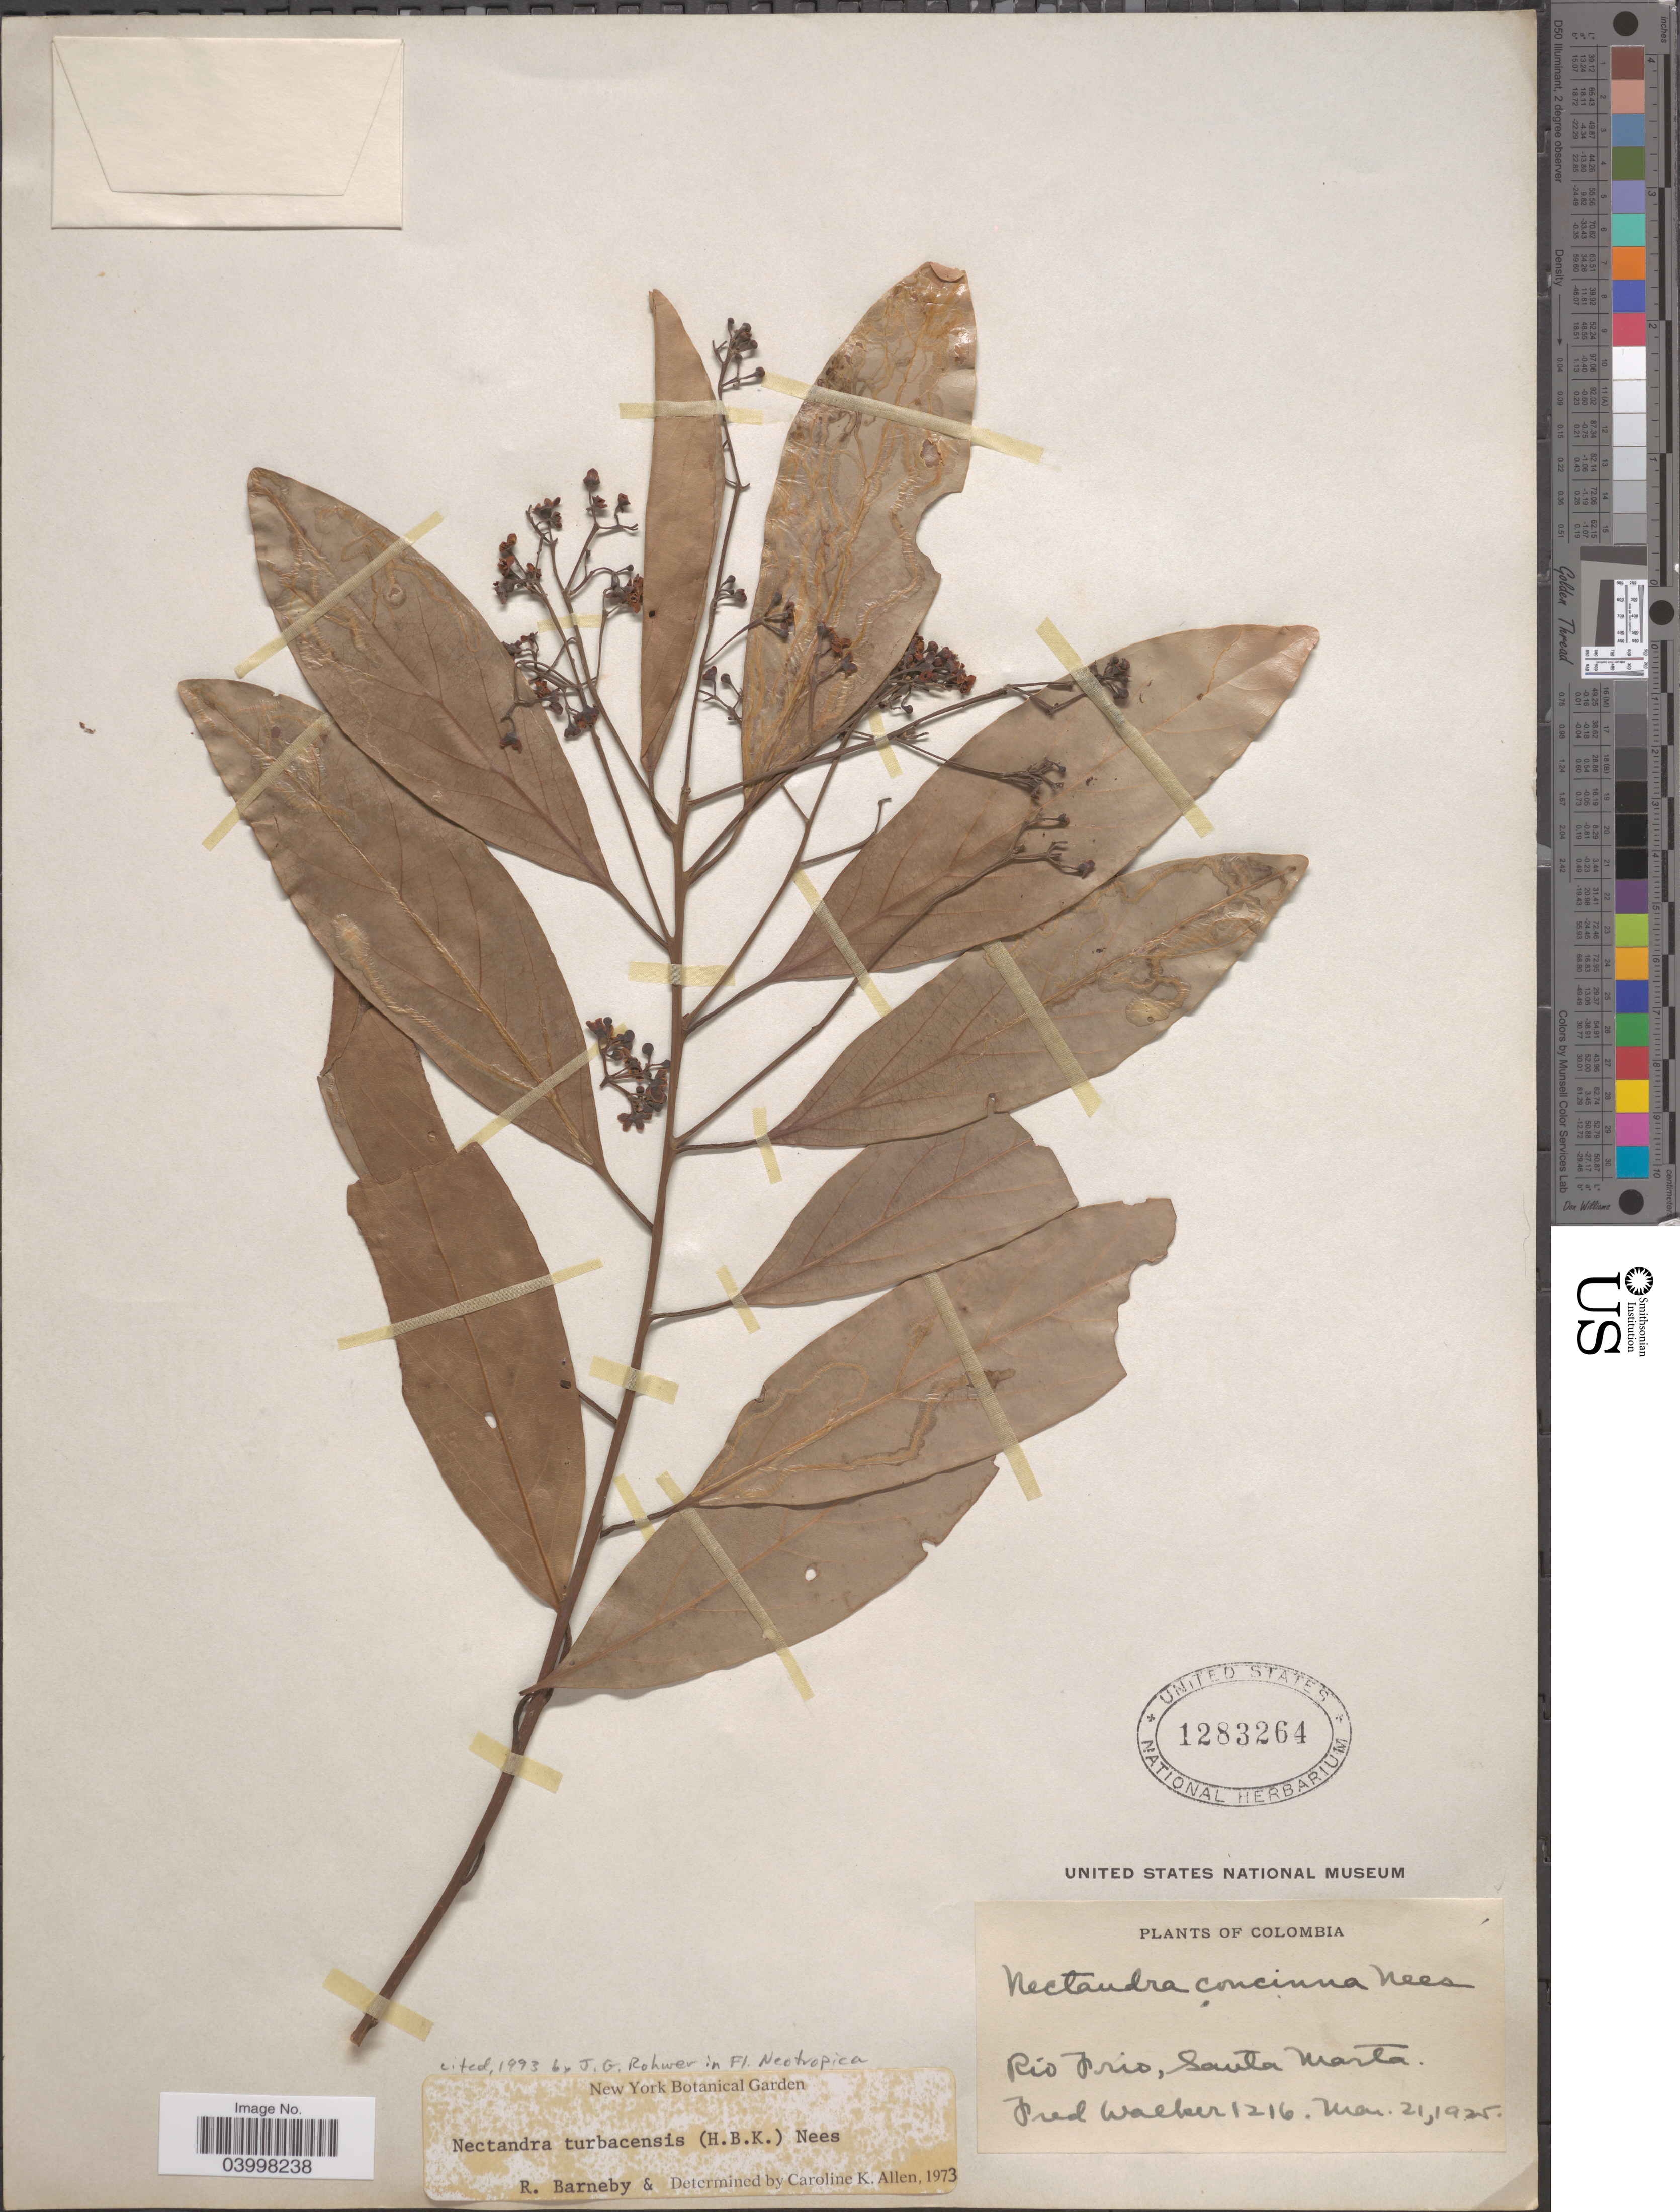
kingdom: Plantae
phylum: Tracheophyta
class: Magnoliopsida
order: Laurales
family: Lauraceae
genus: Nectandra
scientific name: Nectandra turbacensis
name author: (Kunth) Nees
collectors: F. Walker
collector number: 1216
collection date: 1925-03-21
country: Colombia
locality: Río Frio, Santa Marta.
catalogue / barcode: US 1283264